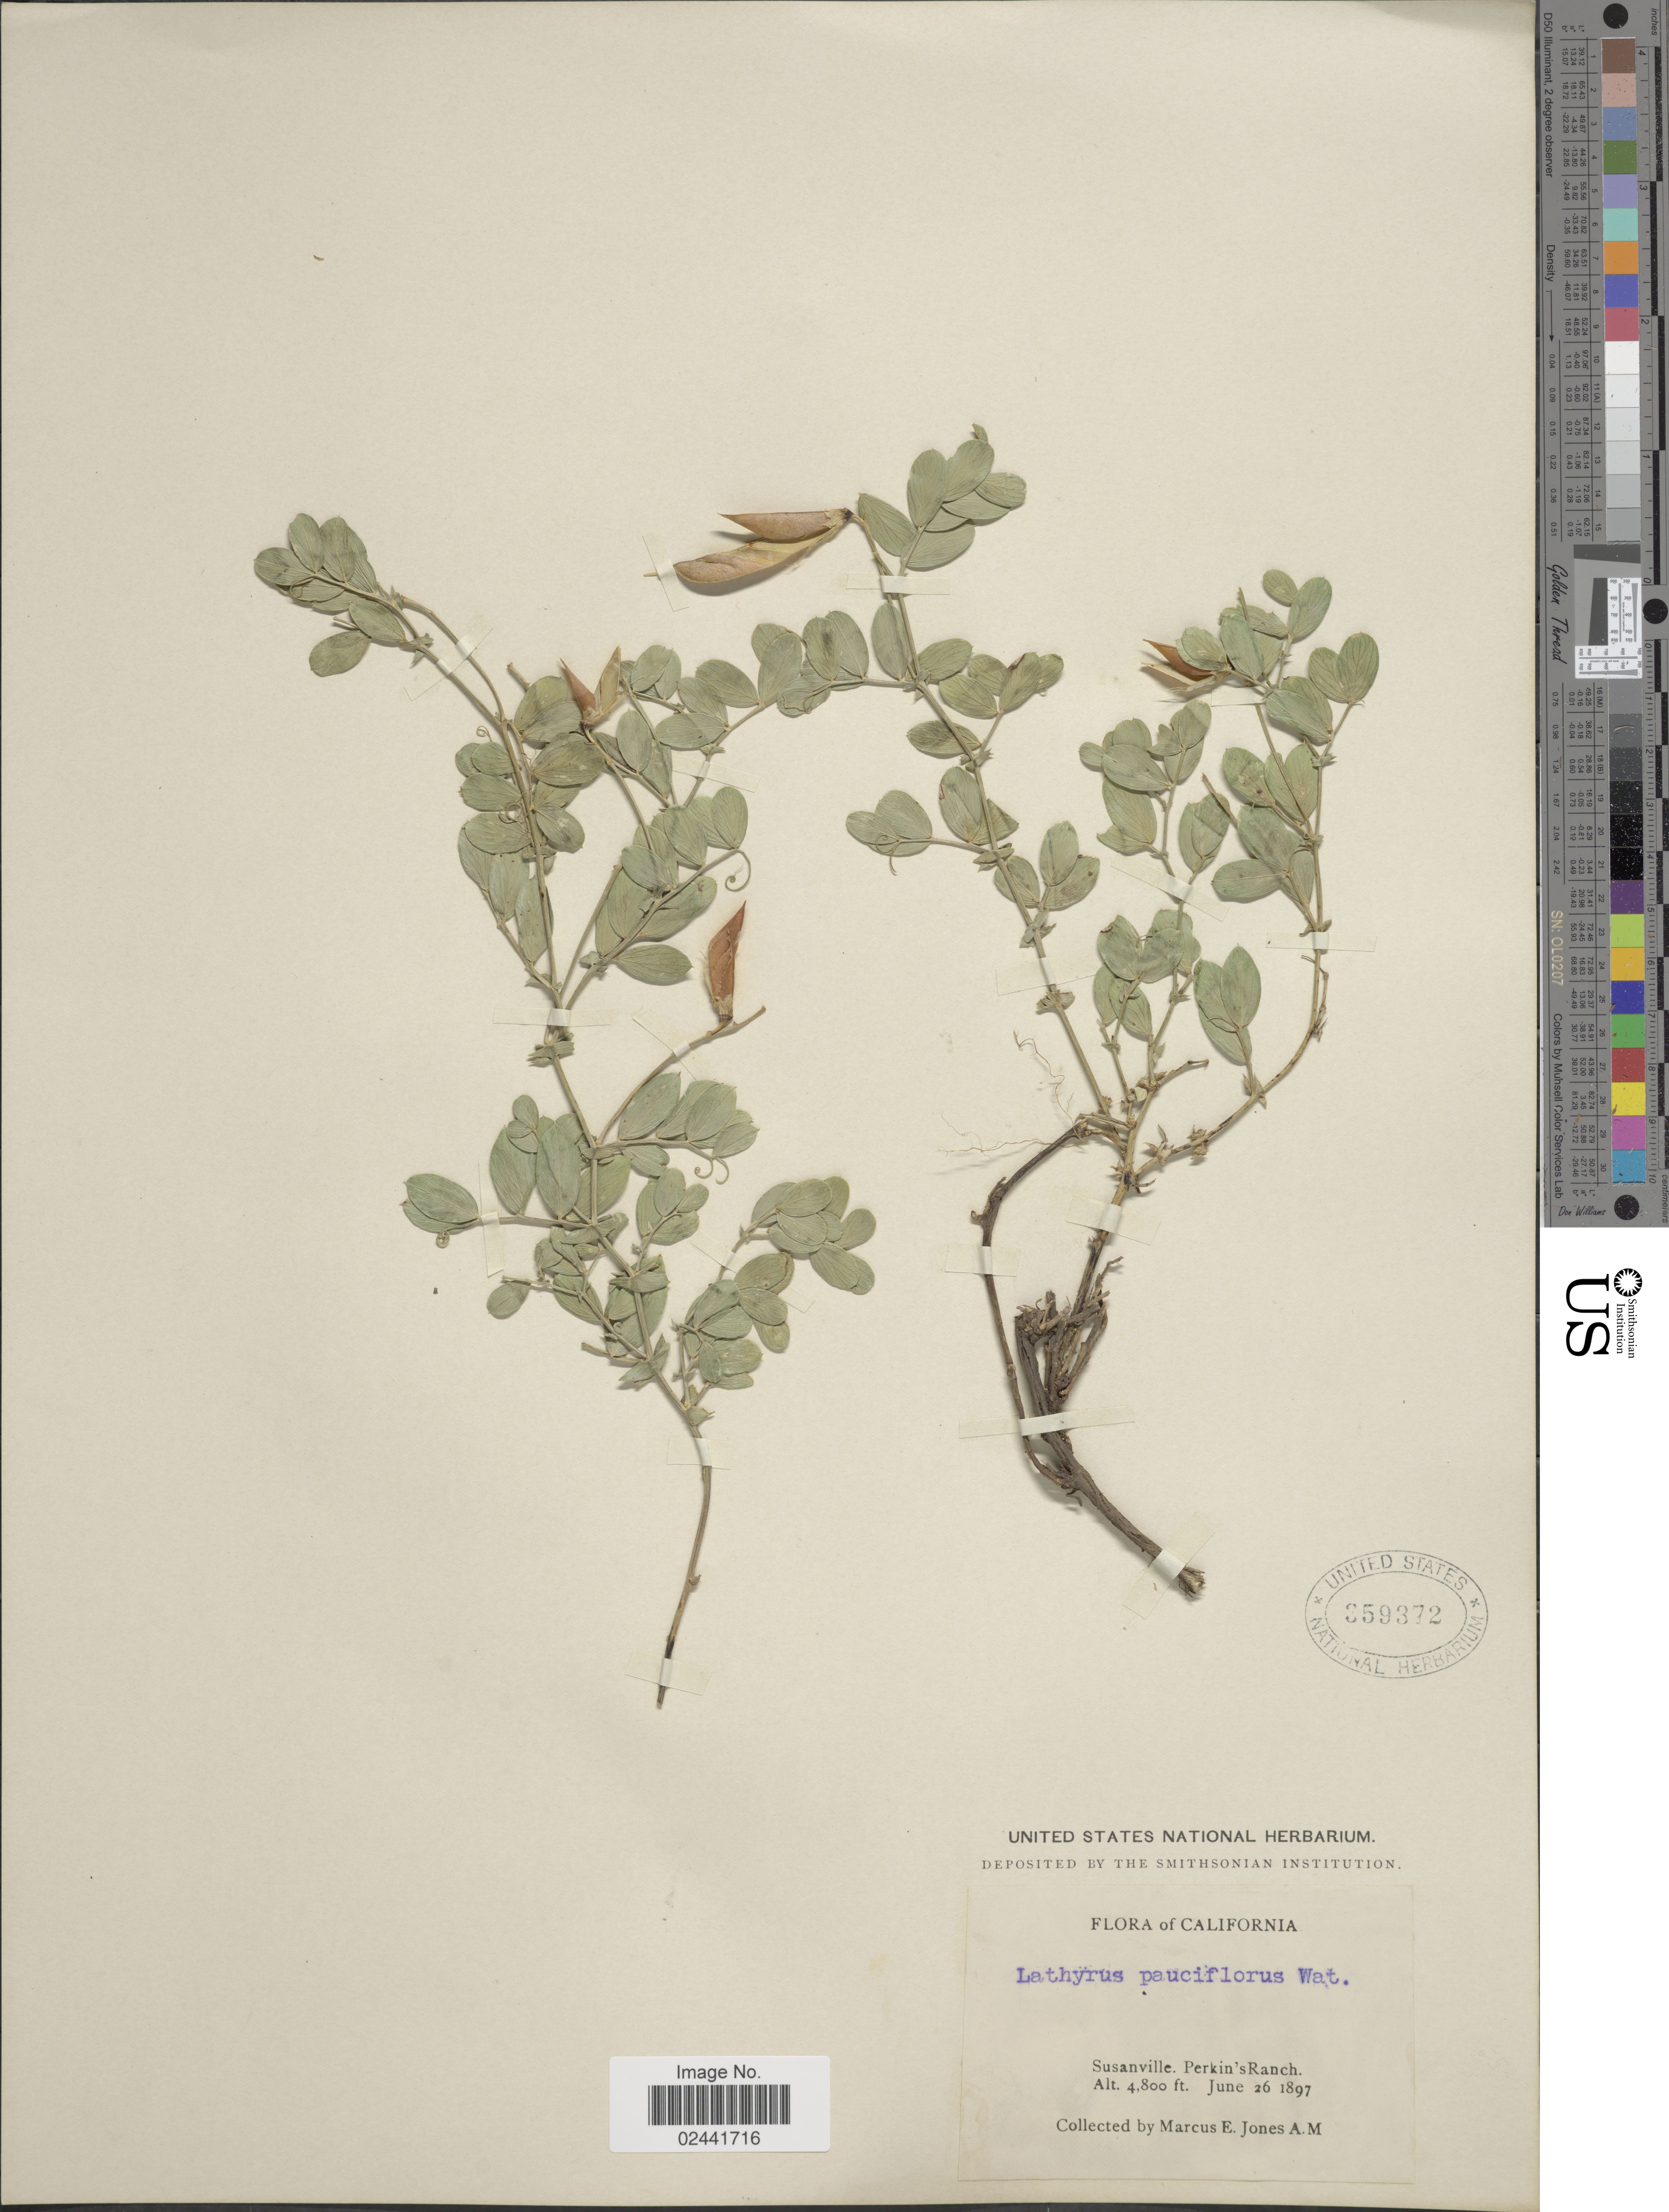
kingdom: Plantae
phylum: Tracheophyta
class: Magnoliopsida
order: Fabales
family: Fabaceae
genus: Lathyrus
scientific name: Lathyrus sulphureus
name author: W.H. Brewer ex A. Gray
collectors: M. E. Jones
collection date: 1897-06-26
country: United States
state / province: California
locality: Susanville, Perkin's Ranch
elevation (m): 1463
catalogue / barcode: US 359372